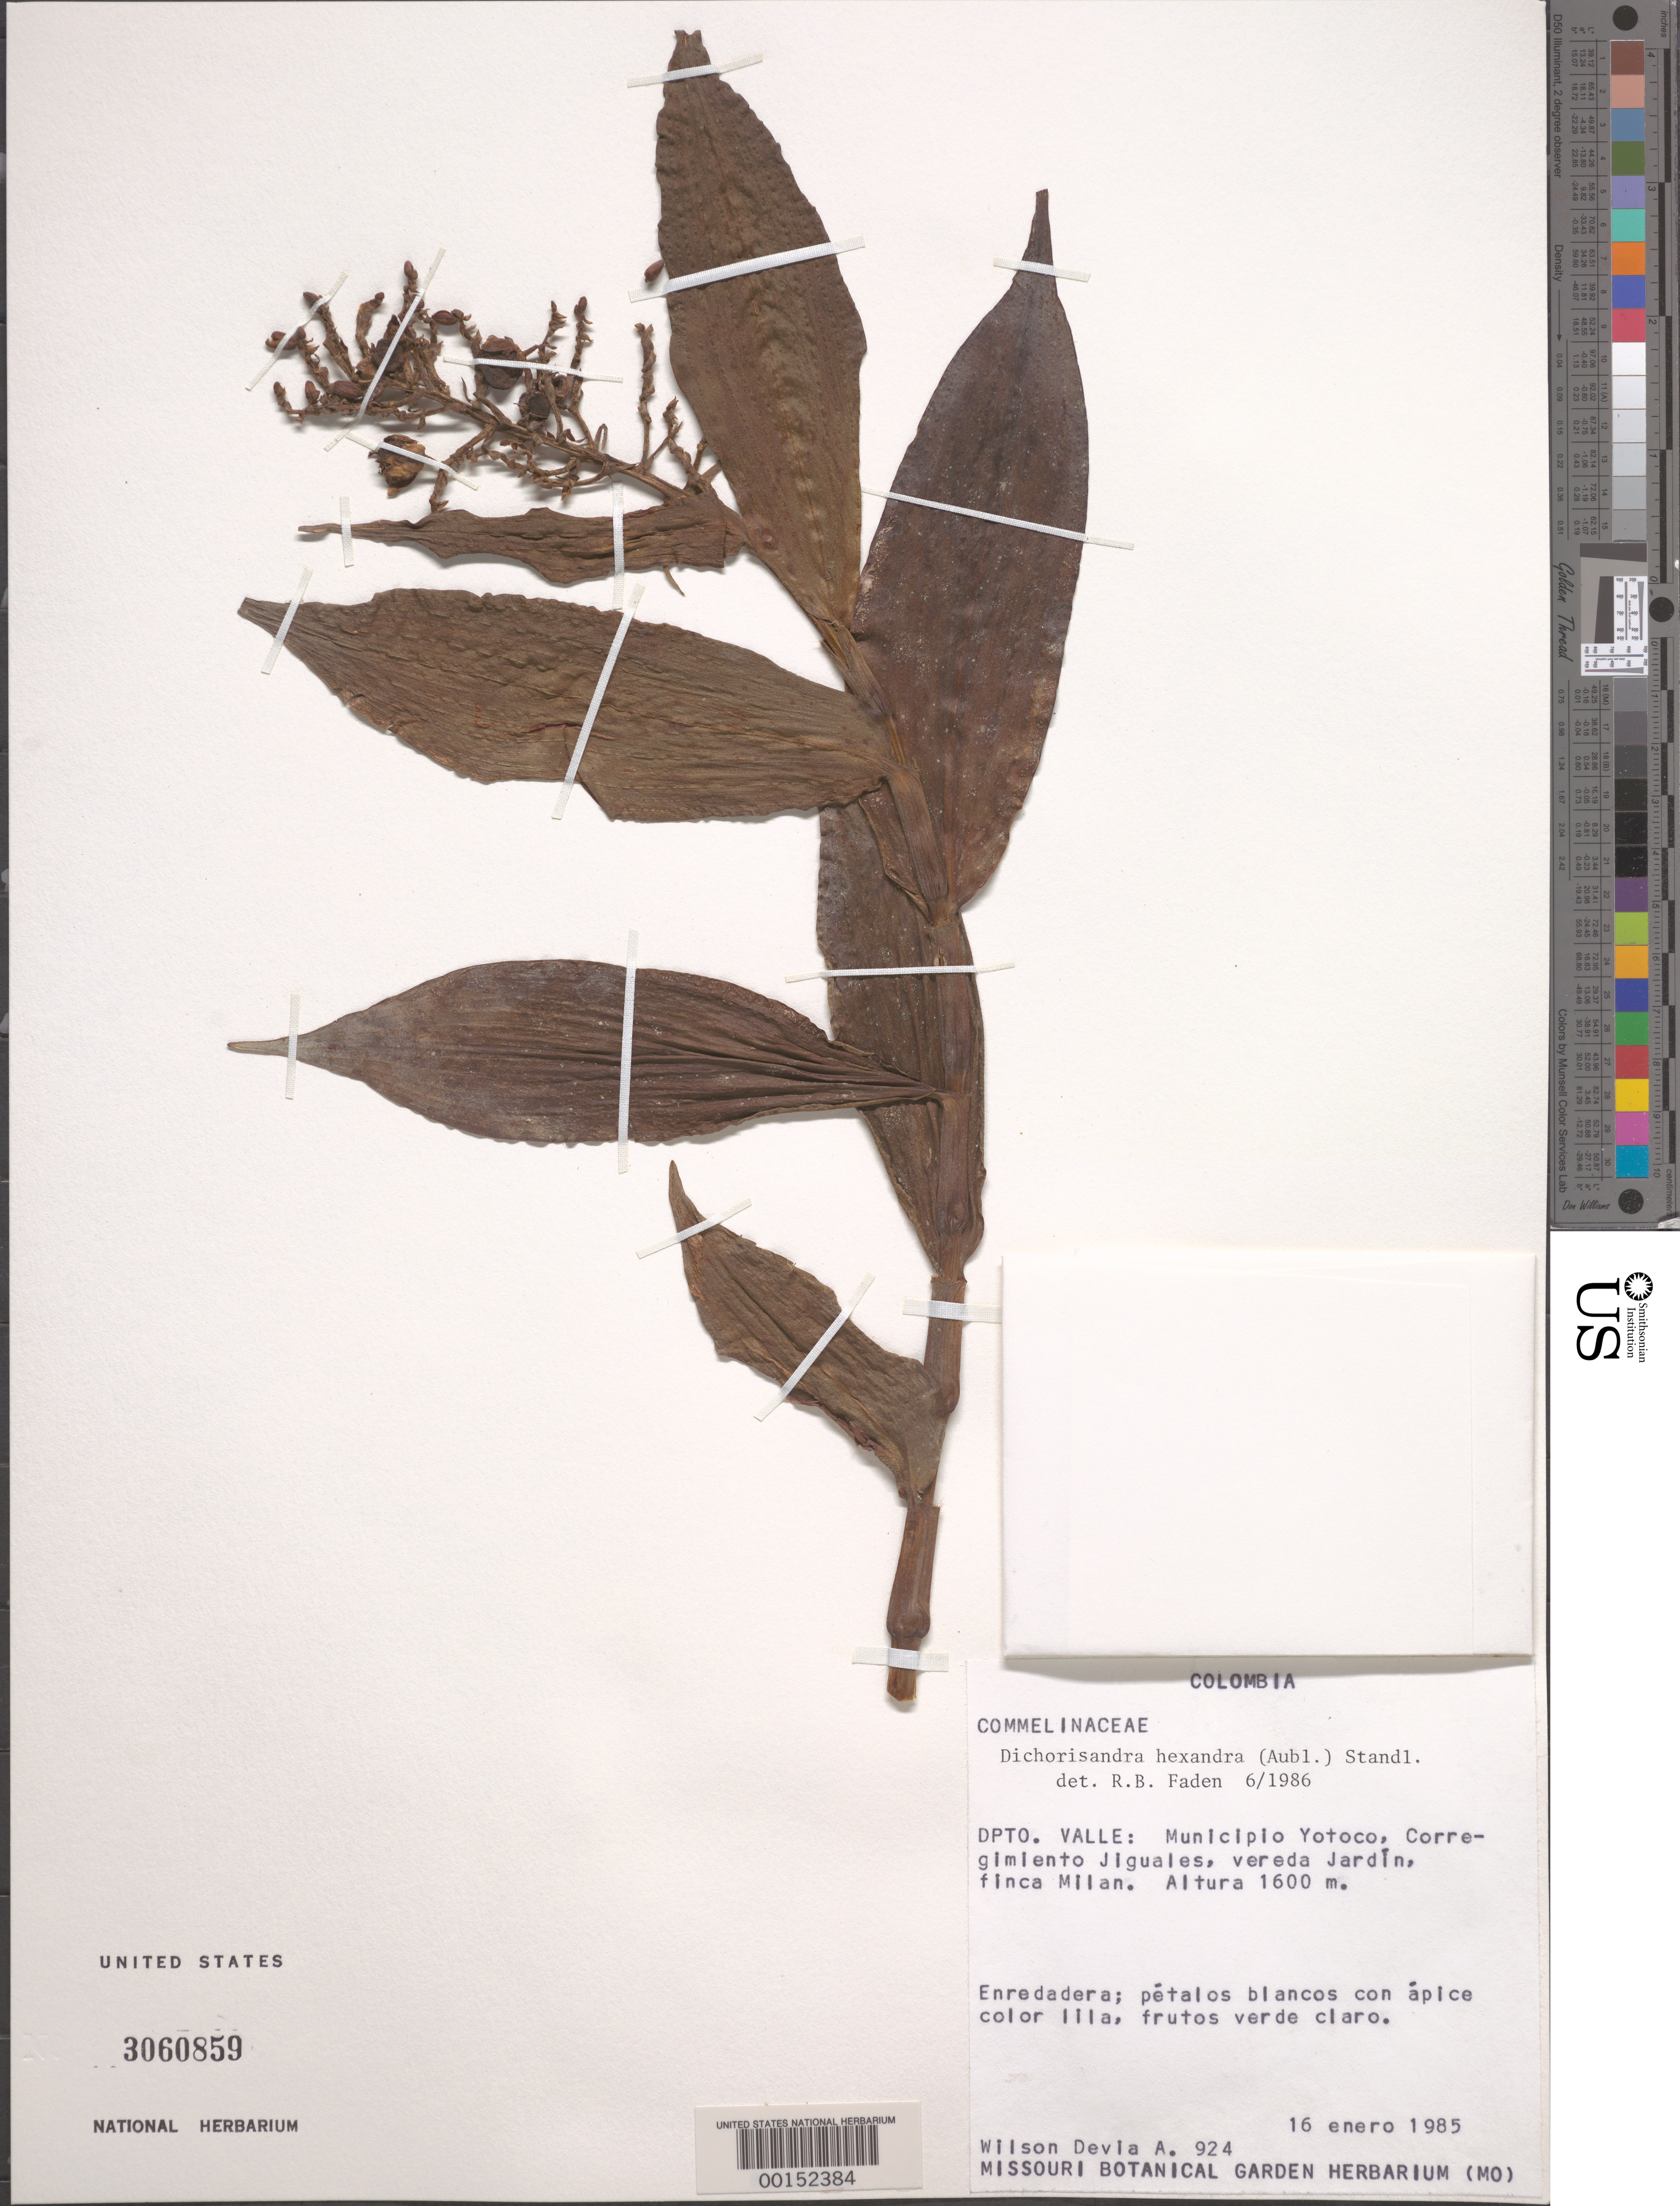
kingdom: Plantae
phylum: Tracheophyta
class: Liliopsida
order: Commelinales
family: Commelinaceae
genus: Dichorisandra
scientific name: Dichorisandra hexandra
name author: (Aubl.) Standl.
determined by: Faden, Robert B., (US), Smithsonian Institution - National Museum of Natural History (UNITED STATES)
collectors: W. Devia A.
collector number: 924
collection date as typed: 16 Jan 1985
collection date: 1985-01-16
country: Colombia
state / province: Valle del Cauca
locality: Corregimiento Jiguales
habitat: Garden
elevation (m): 1600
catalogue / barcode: US 3060859